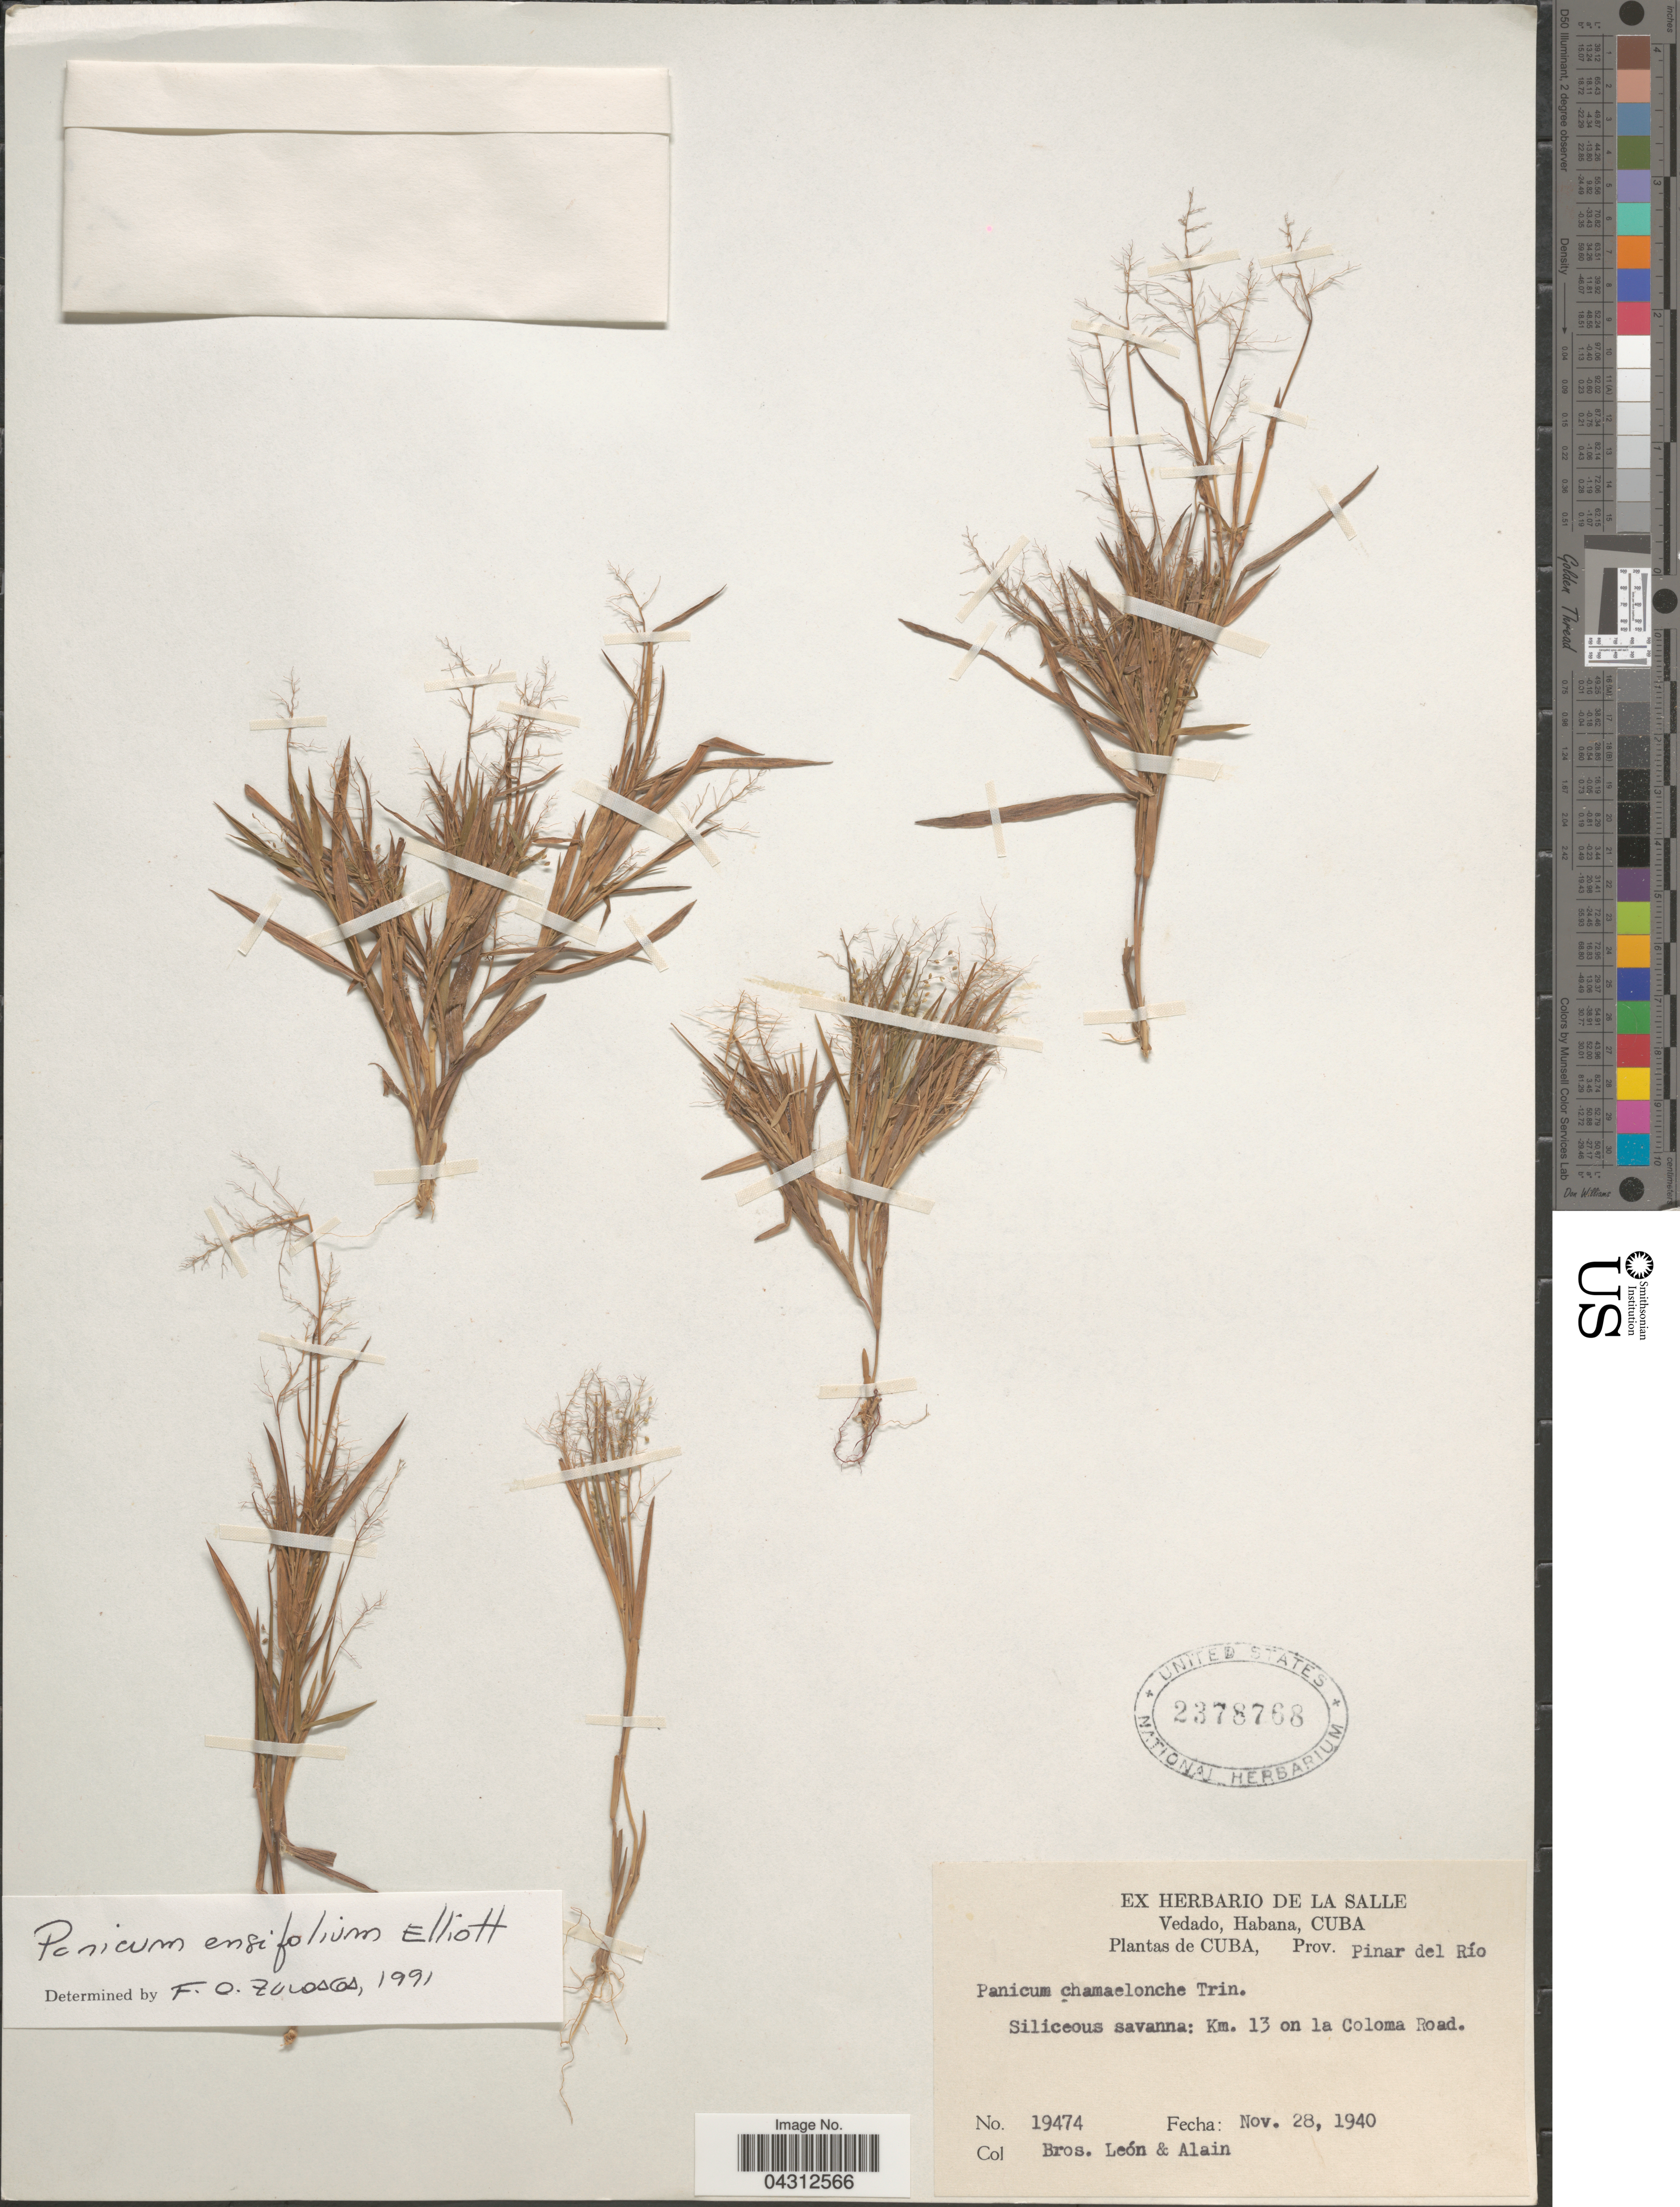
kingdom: Plantae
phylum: Tracheophyta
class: Liliopsida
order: Poales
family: Poaceae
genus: Dichanthelium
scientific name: Dichanthelium ensifolium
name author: (Baldwin ex Elliot) Gould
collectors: Bro. León & Alain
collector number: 19474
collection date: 1940-11-28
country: Cuba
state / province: Pinar del Río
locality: Km. 13 on la Coloma Road.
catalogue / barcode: US 2378768